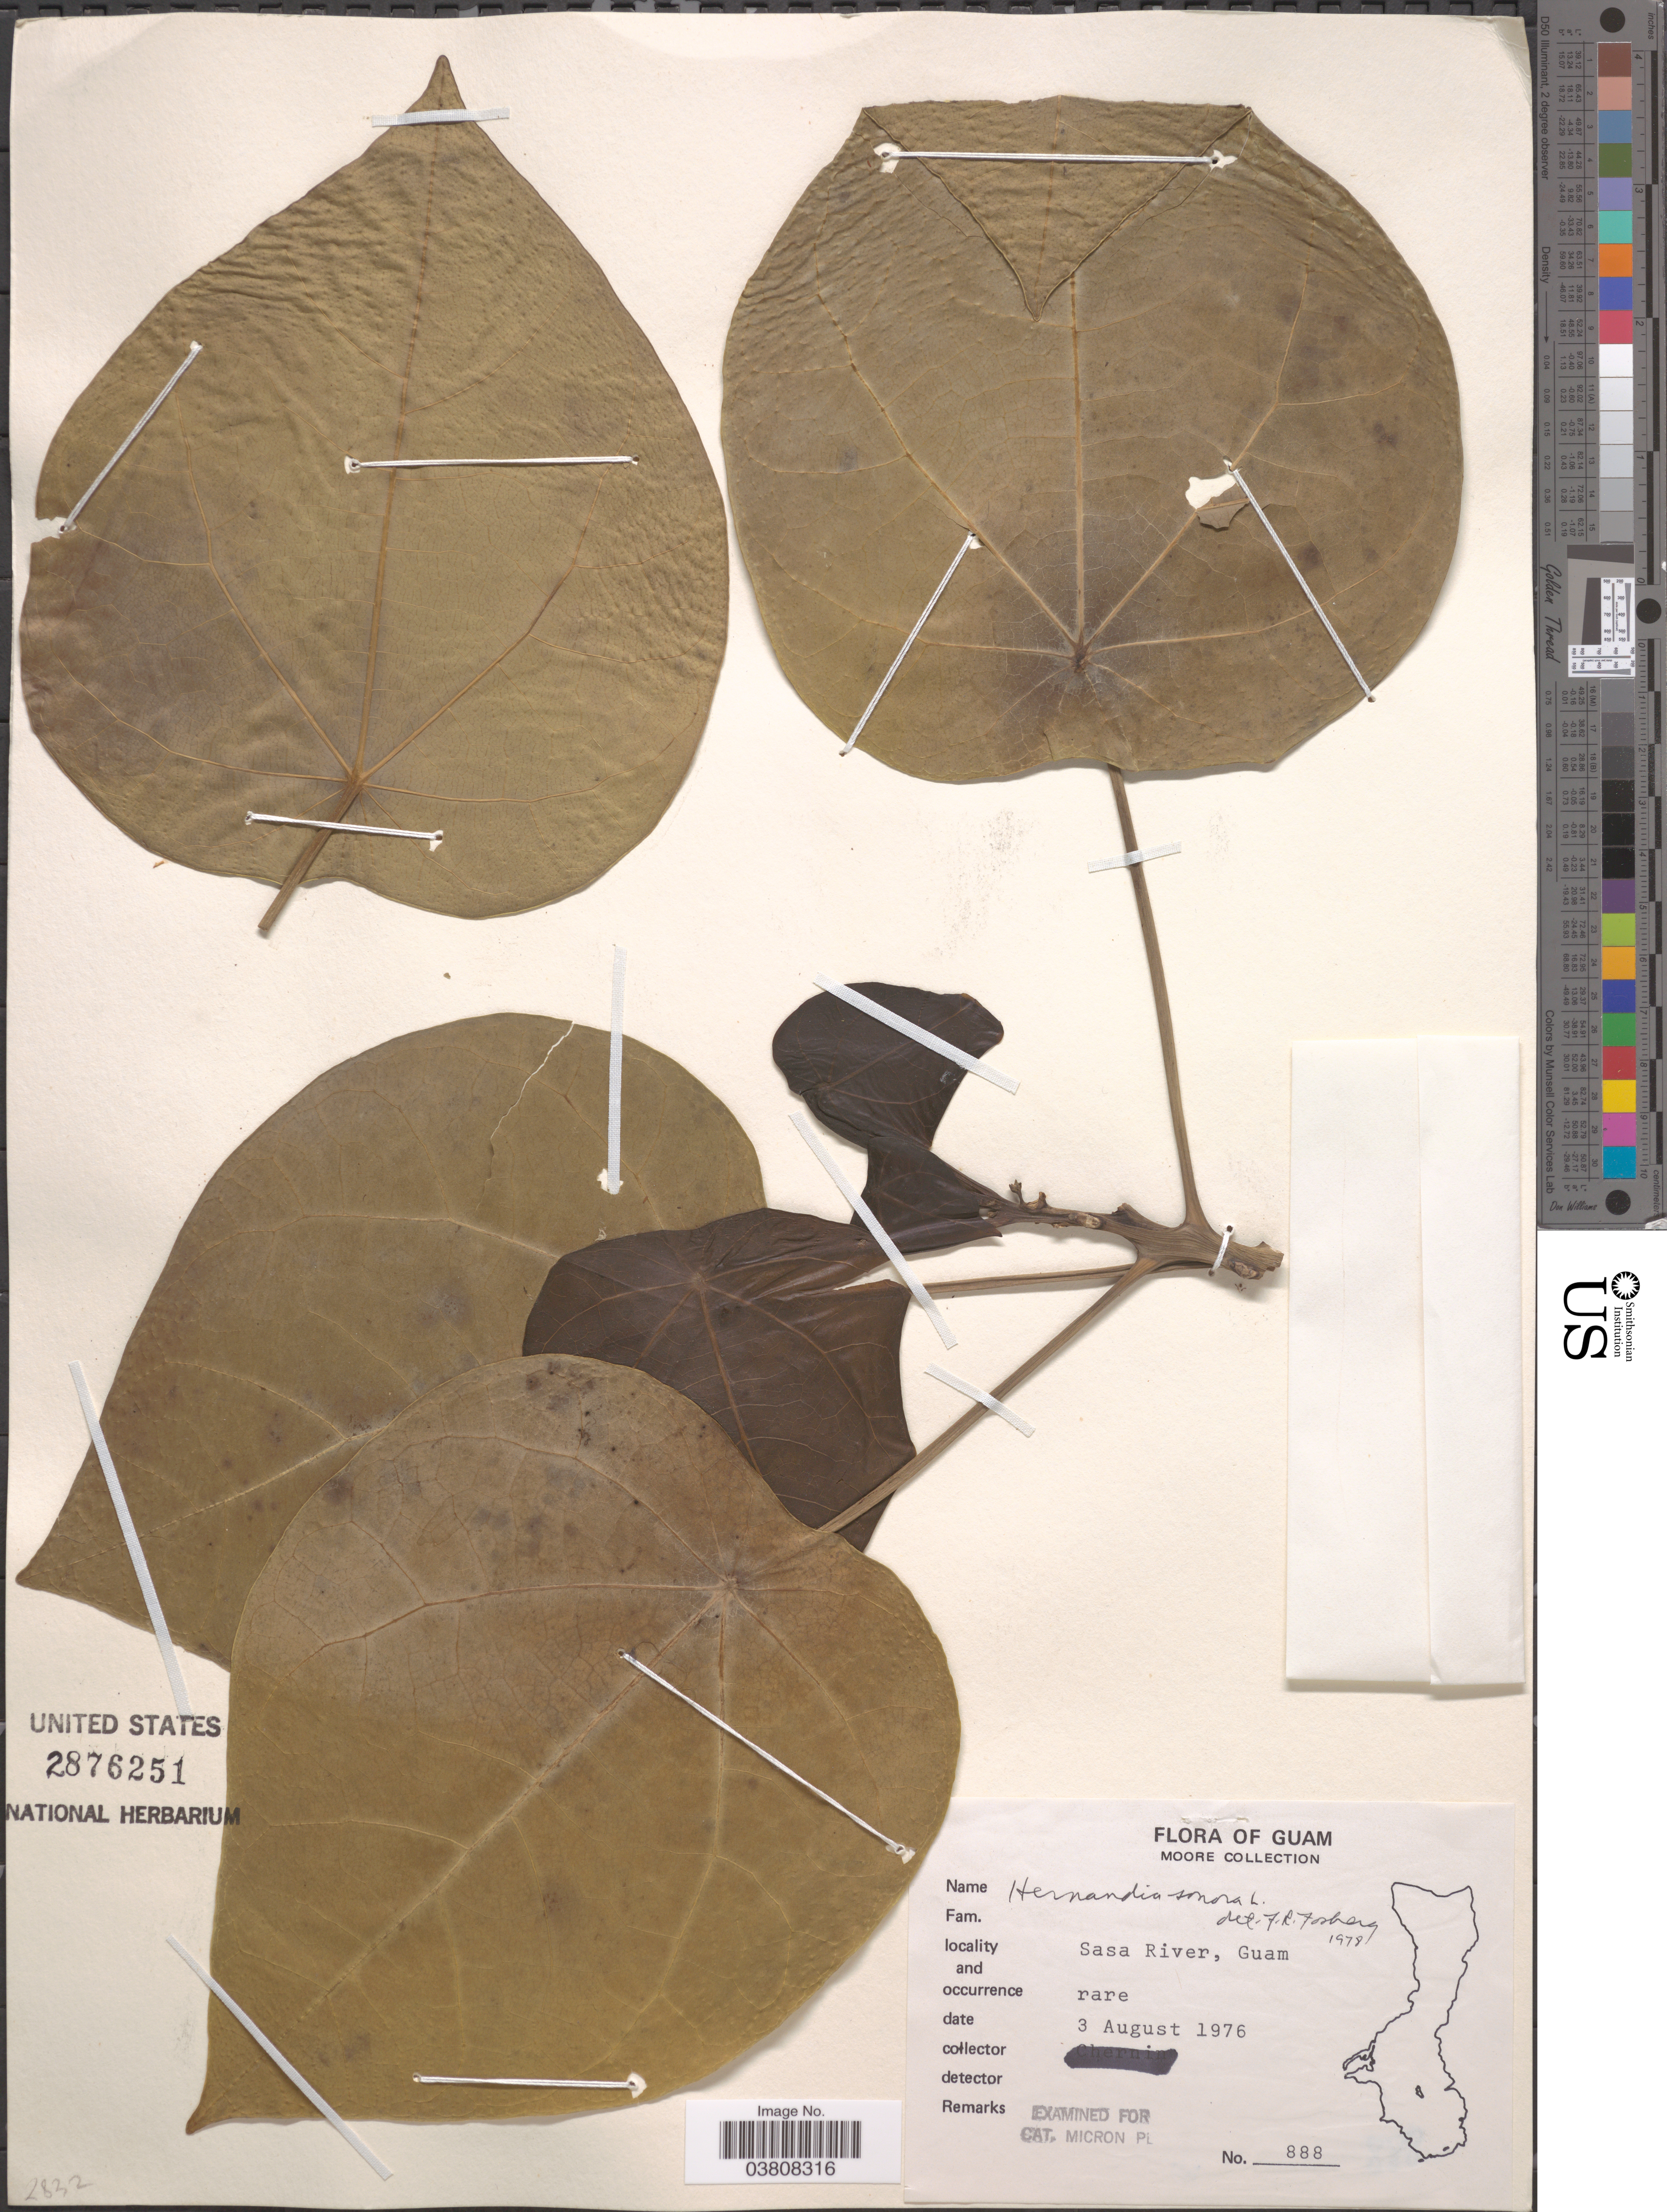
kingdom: Plantae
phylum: Tracheophyta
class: Magnoliopsida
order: Laurales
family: Hernandiaceae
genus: Hernandia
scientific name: Hernandia nymphaeifolia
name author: (C. Presl) Kubitzki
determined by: Strong, Mark T., (BOT), Smithsonian Institution - National Museum of Natural History (UNITED STATES)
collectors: -. Moore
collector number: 888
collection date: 1976-08-03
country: Guam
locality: Sasa River.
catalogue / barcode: US 2876251